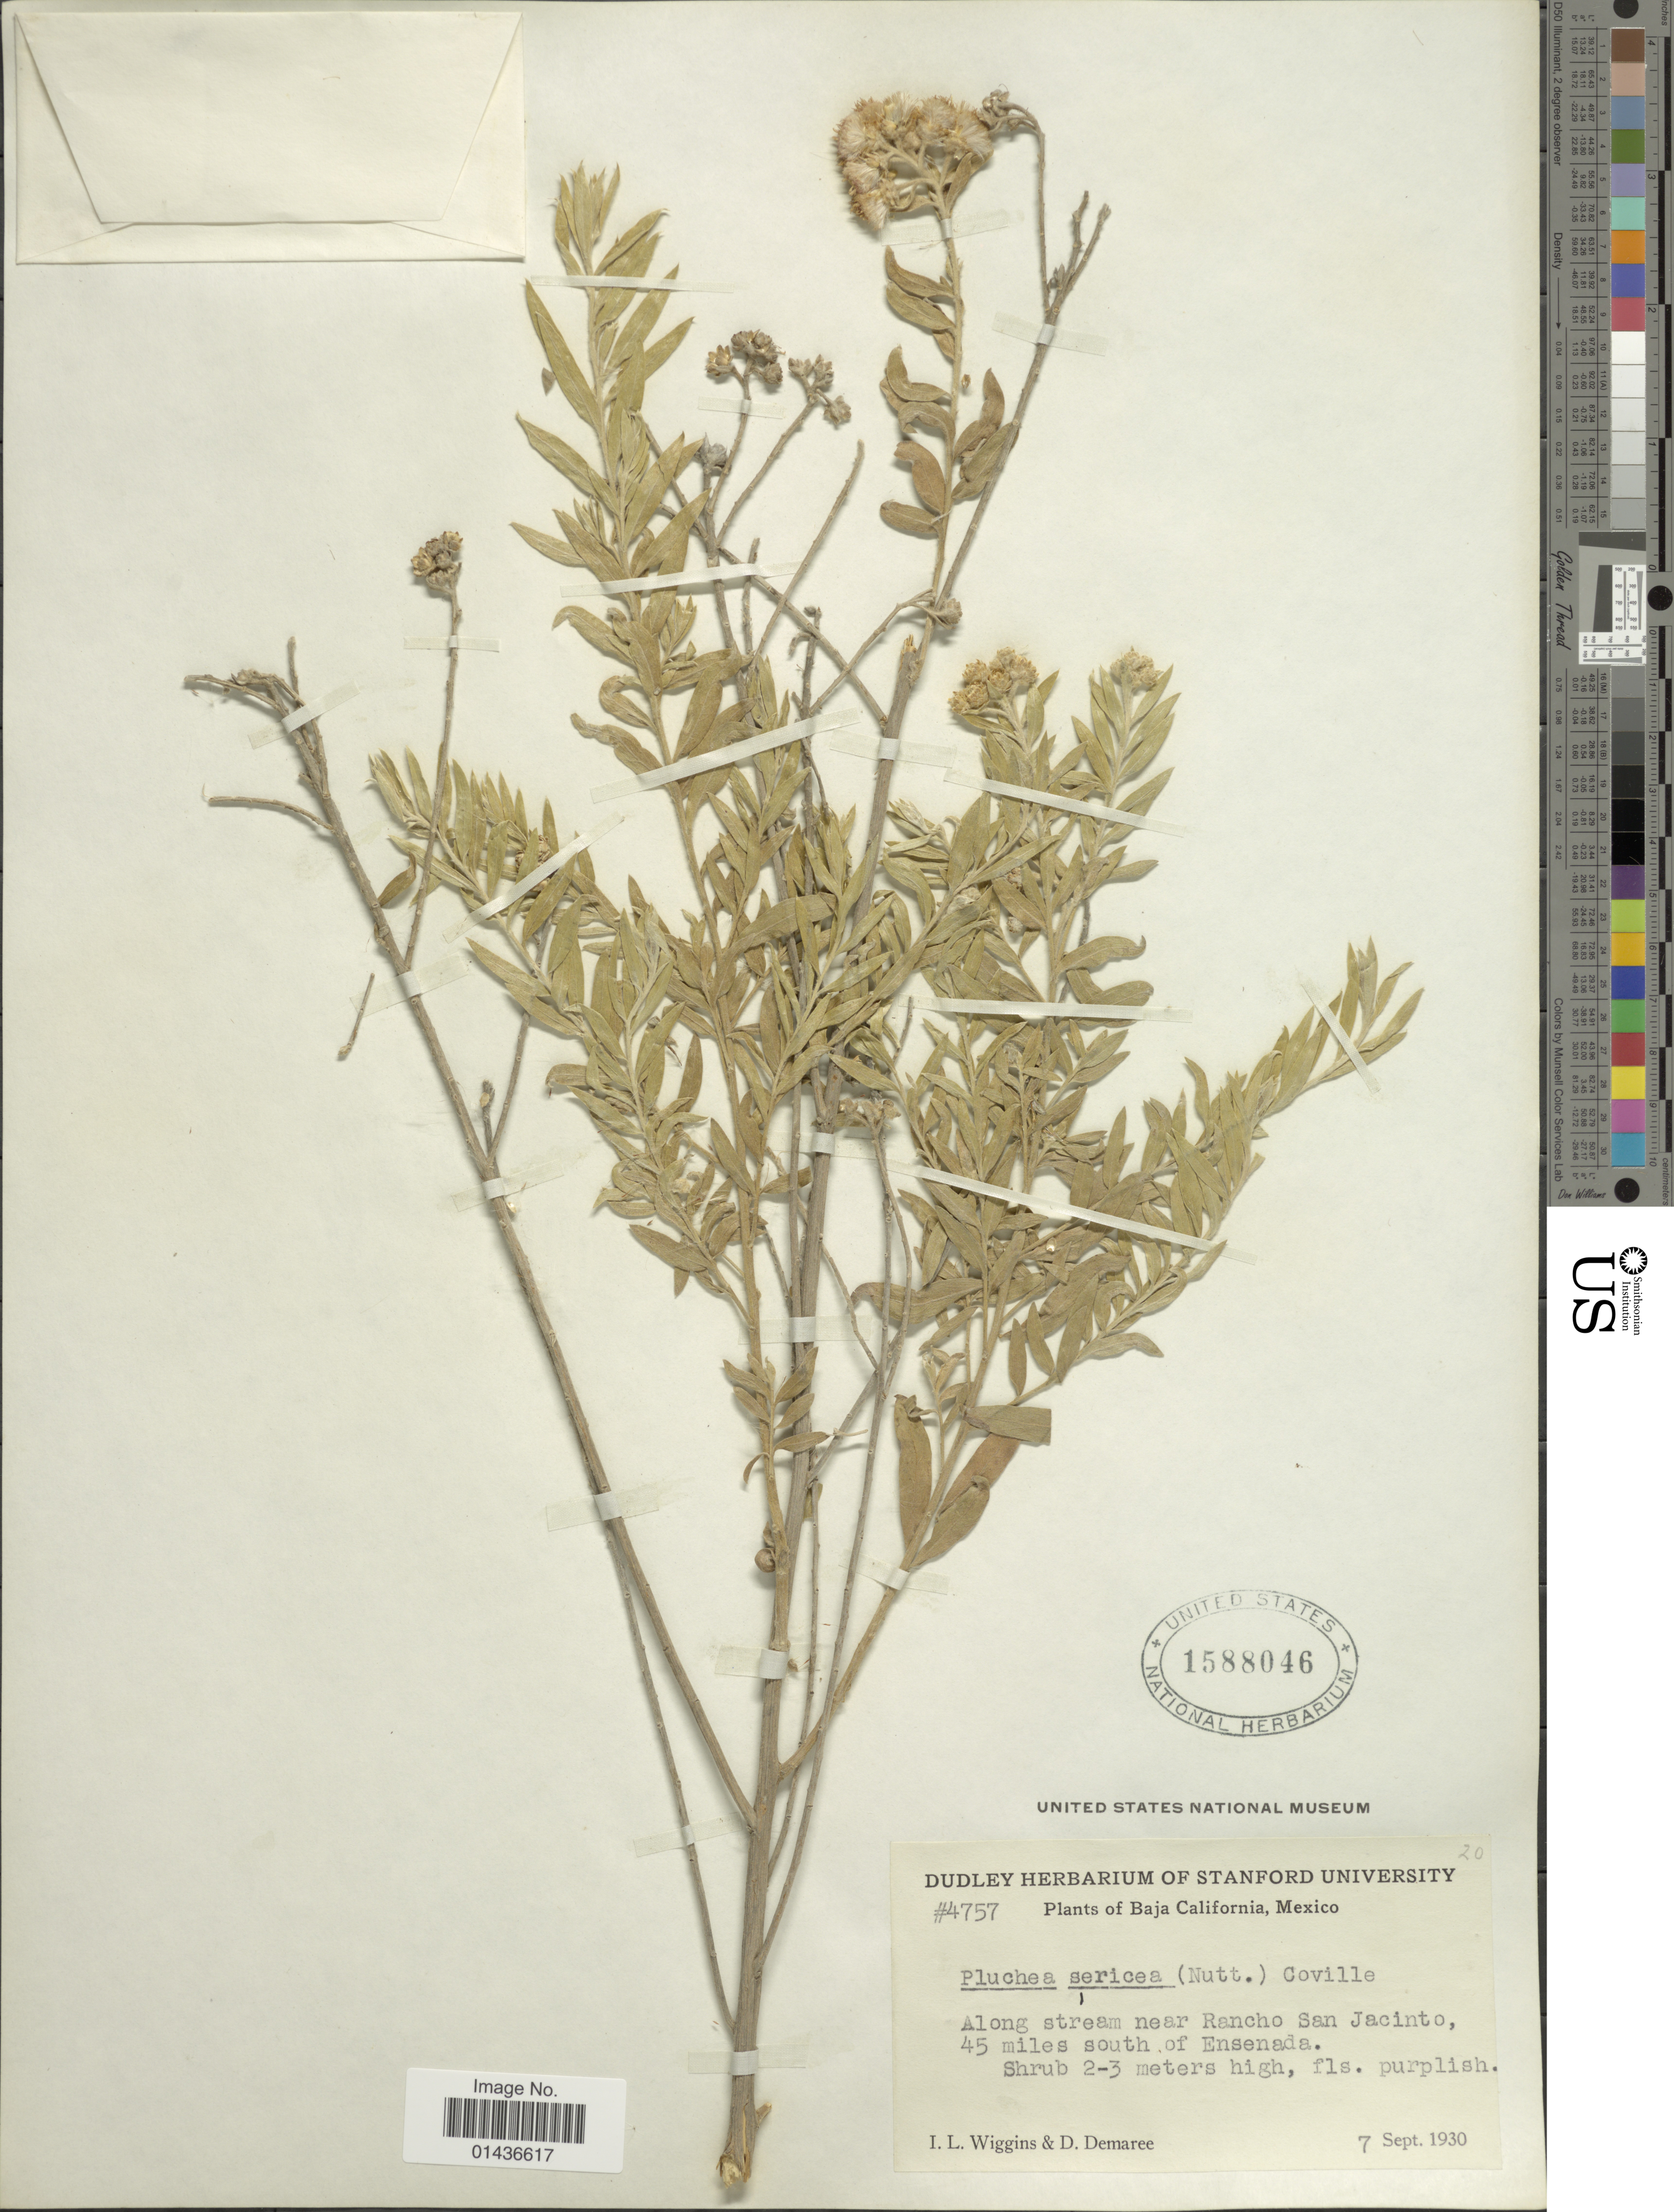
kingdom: Plantae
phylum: Tracheophyta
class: Magnoliopsida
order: Asterales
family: Asteraceae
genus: Pluchea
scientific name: Pluchea sericea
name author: (Nutt.) Coville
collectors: I. L. Wiggins & D. Demaree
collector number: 4757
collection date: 1930-09-07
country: Mexico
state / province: Baja California Sur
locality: Near Rancho San Jacinto, 45 miles south of Ensenada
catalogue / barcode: US 1588046